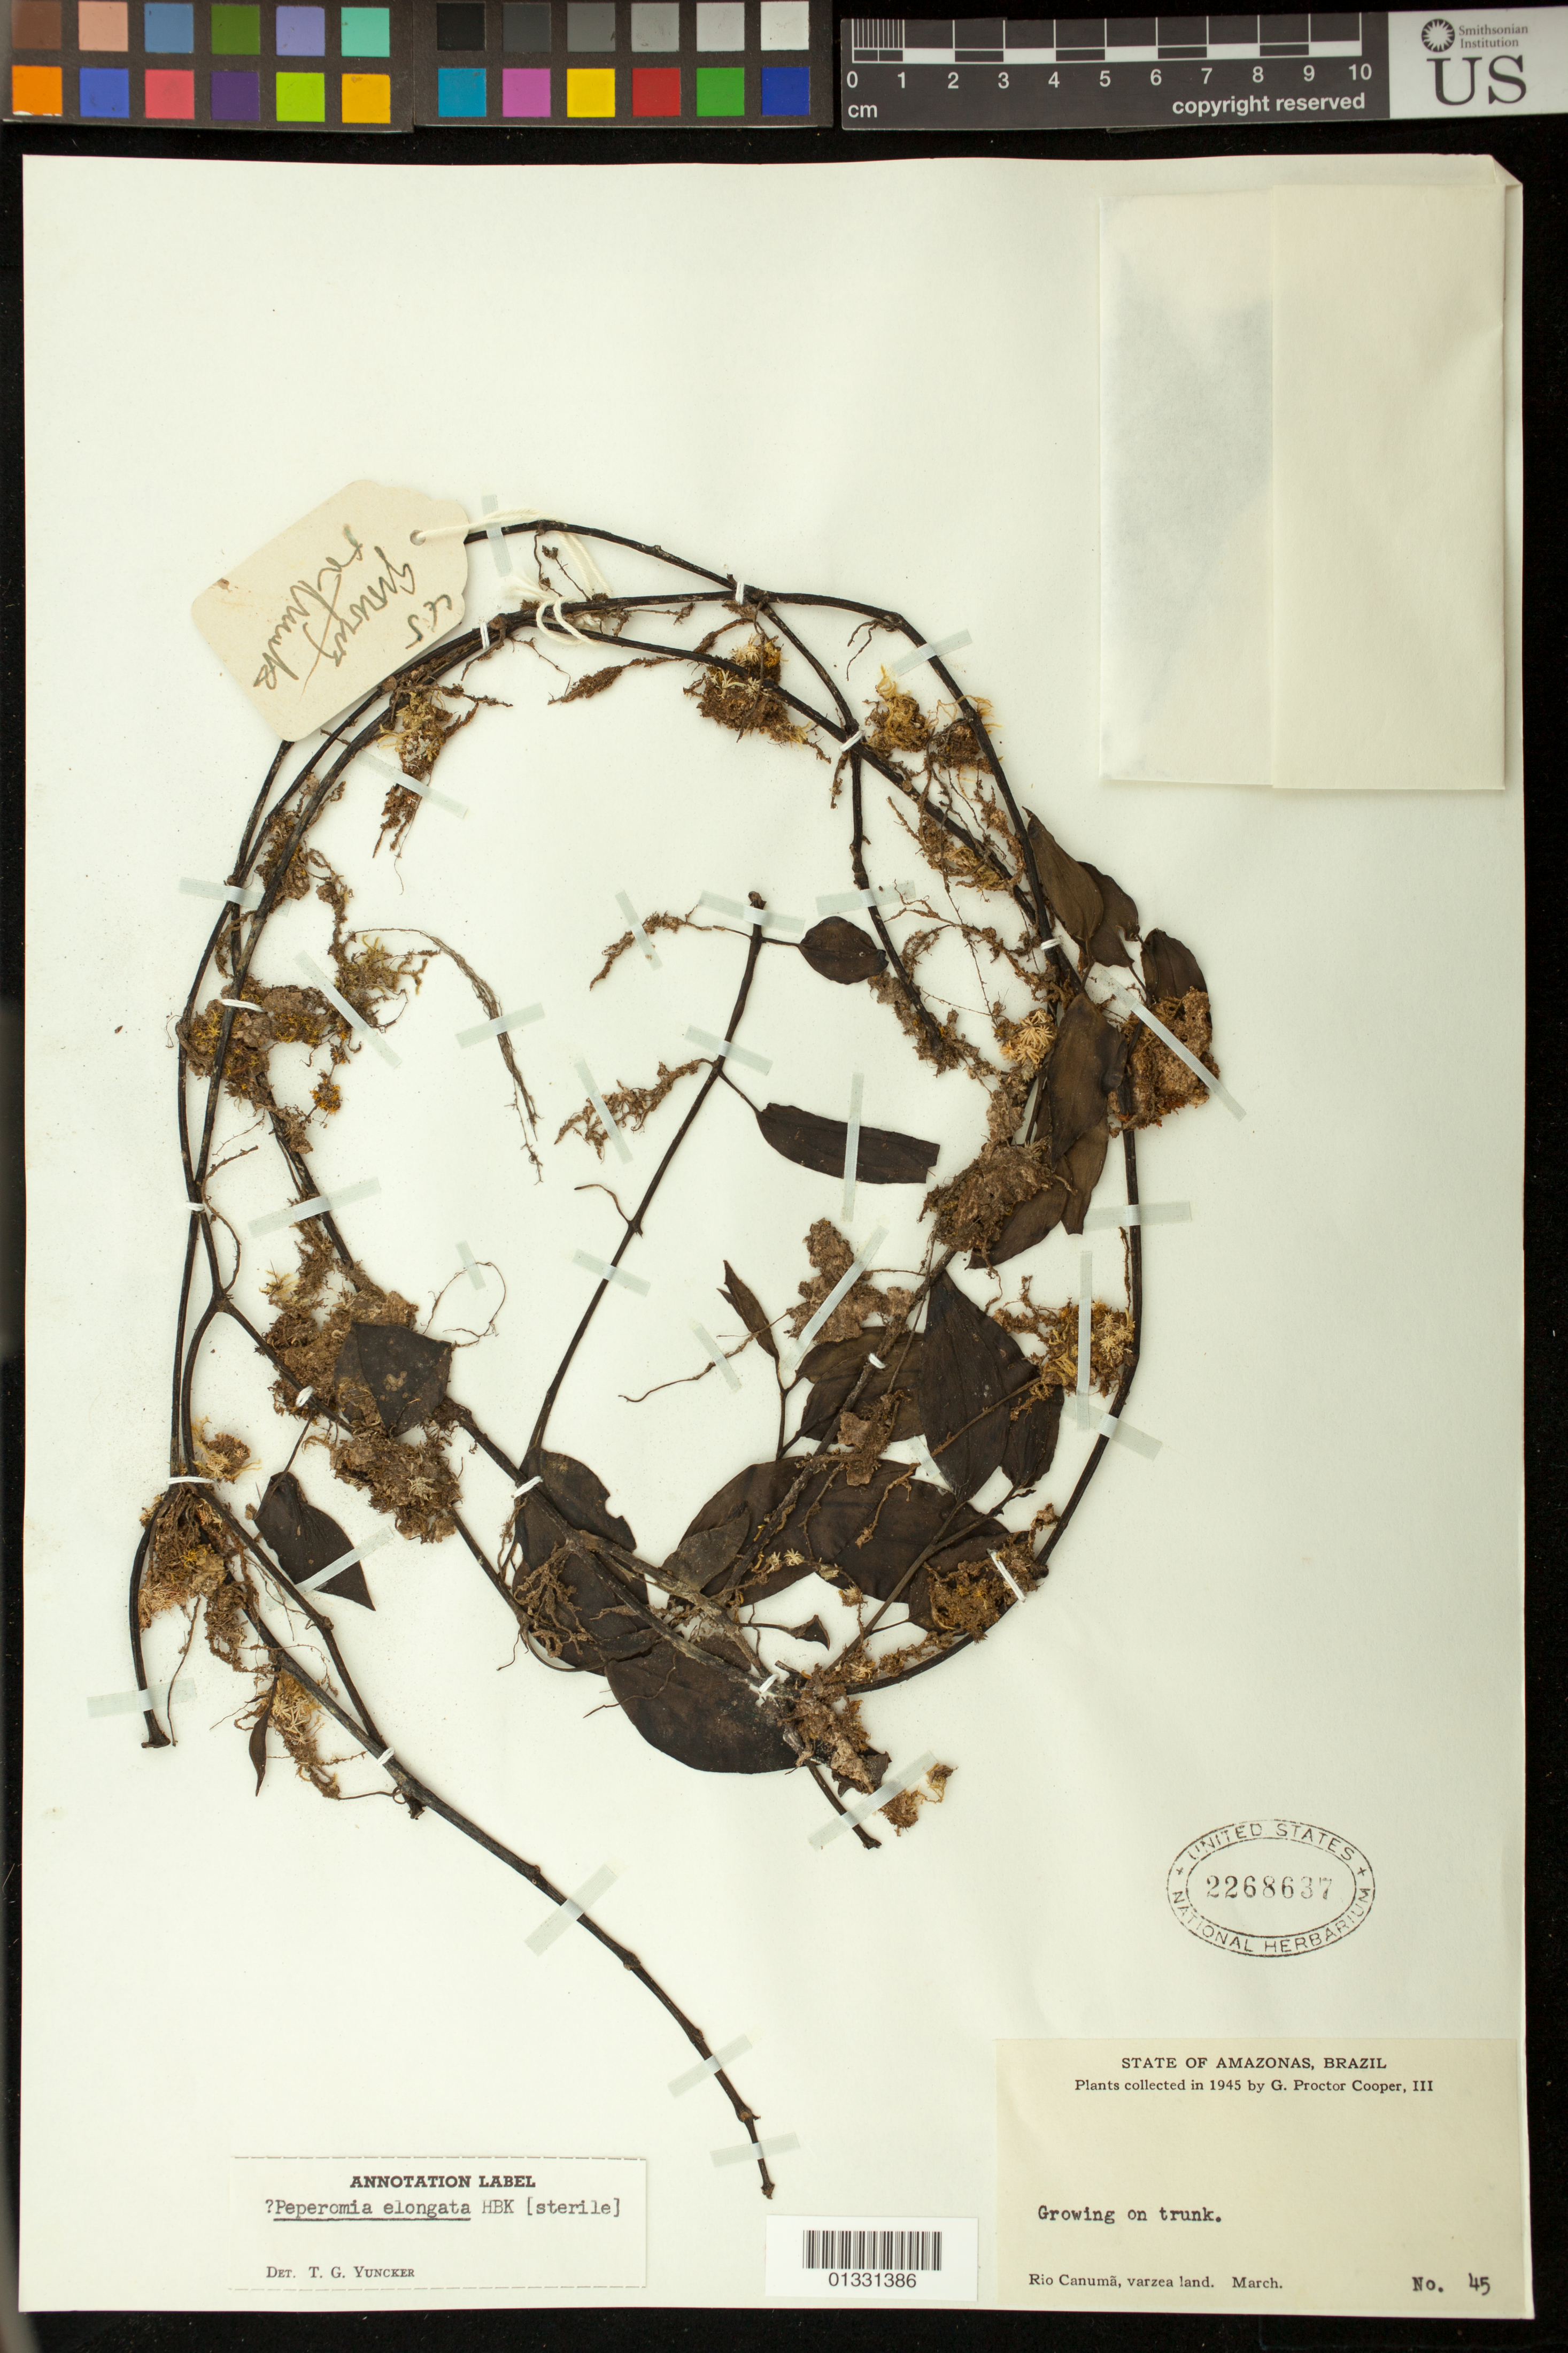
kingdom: Plantae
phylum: Tracheophyta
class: Magnoliopsida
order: Piperales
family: Piperaceae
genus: Peperomia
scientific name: Peperomia elongata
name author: Kunth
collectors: G. Cooper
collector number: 45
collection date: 1945-03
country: Brazil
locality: Rio Canumã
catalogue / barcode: US 2268637